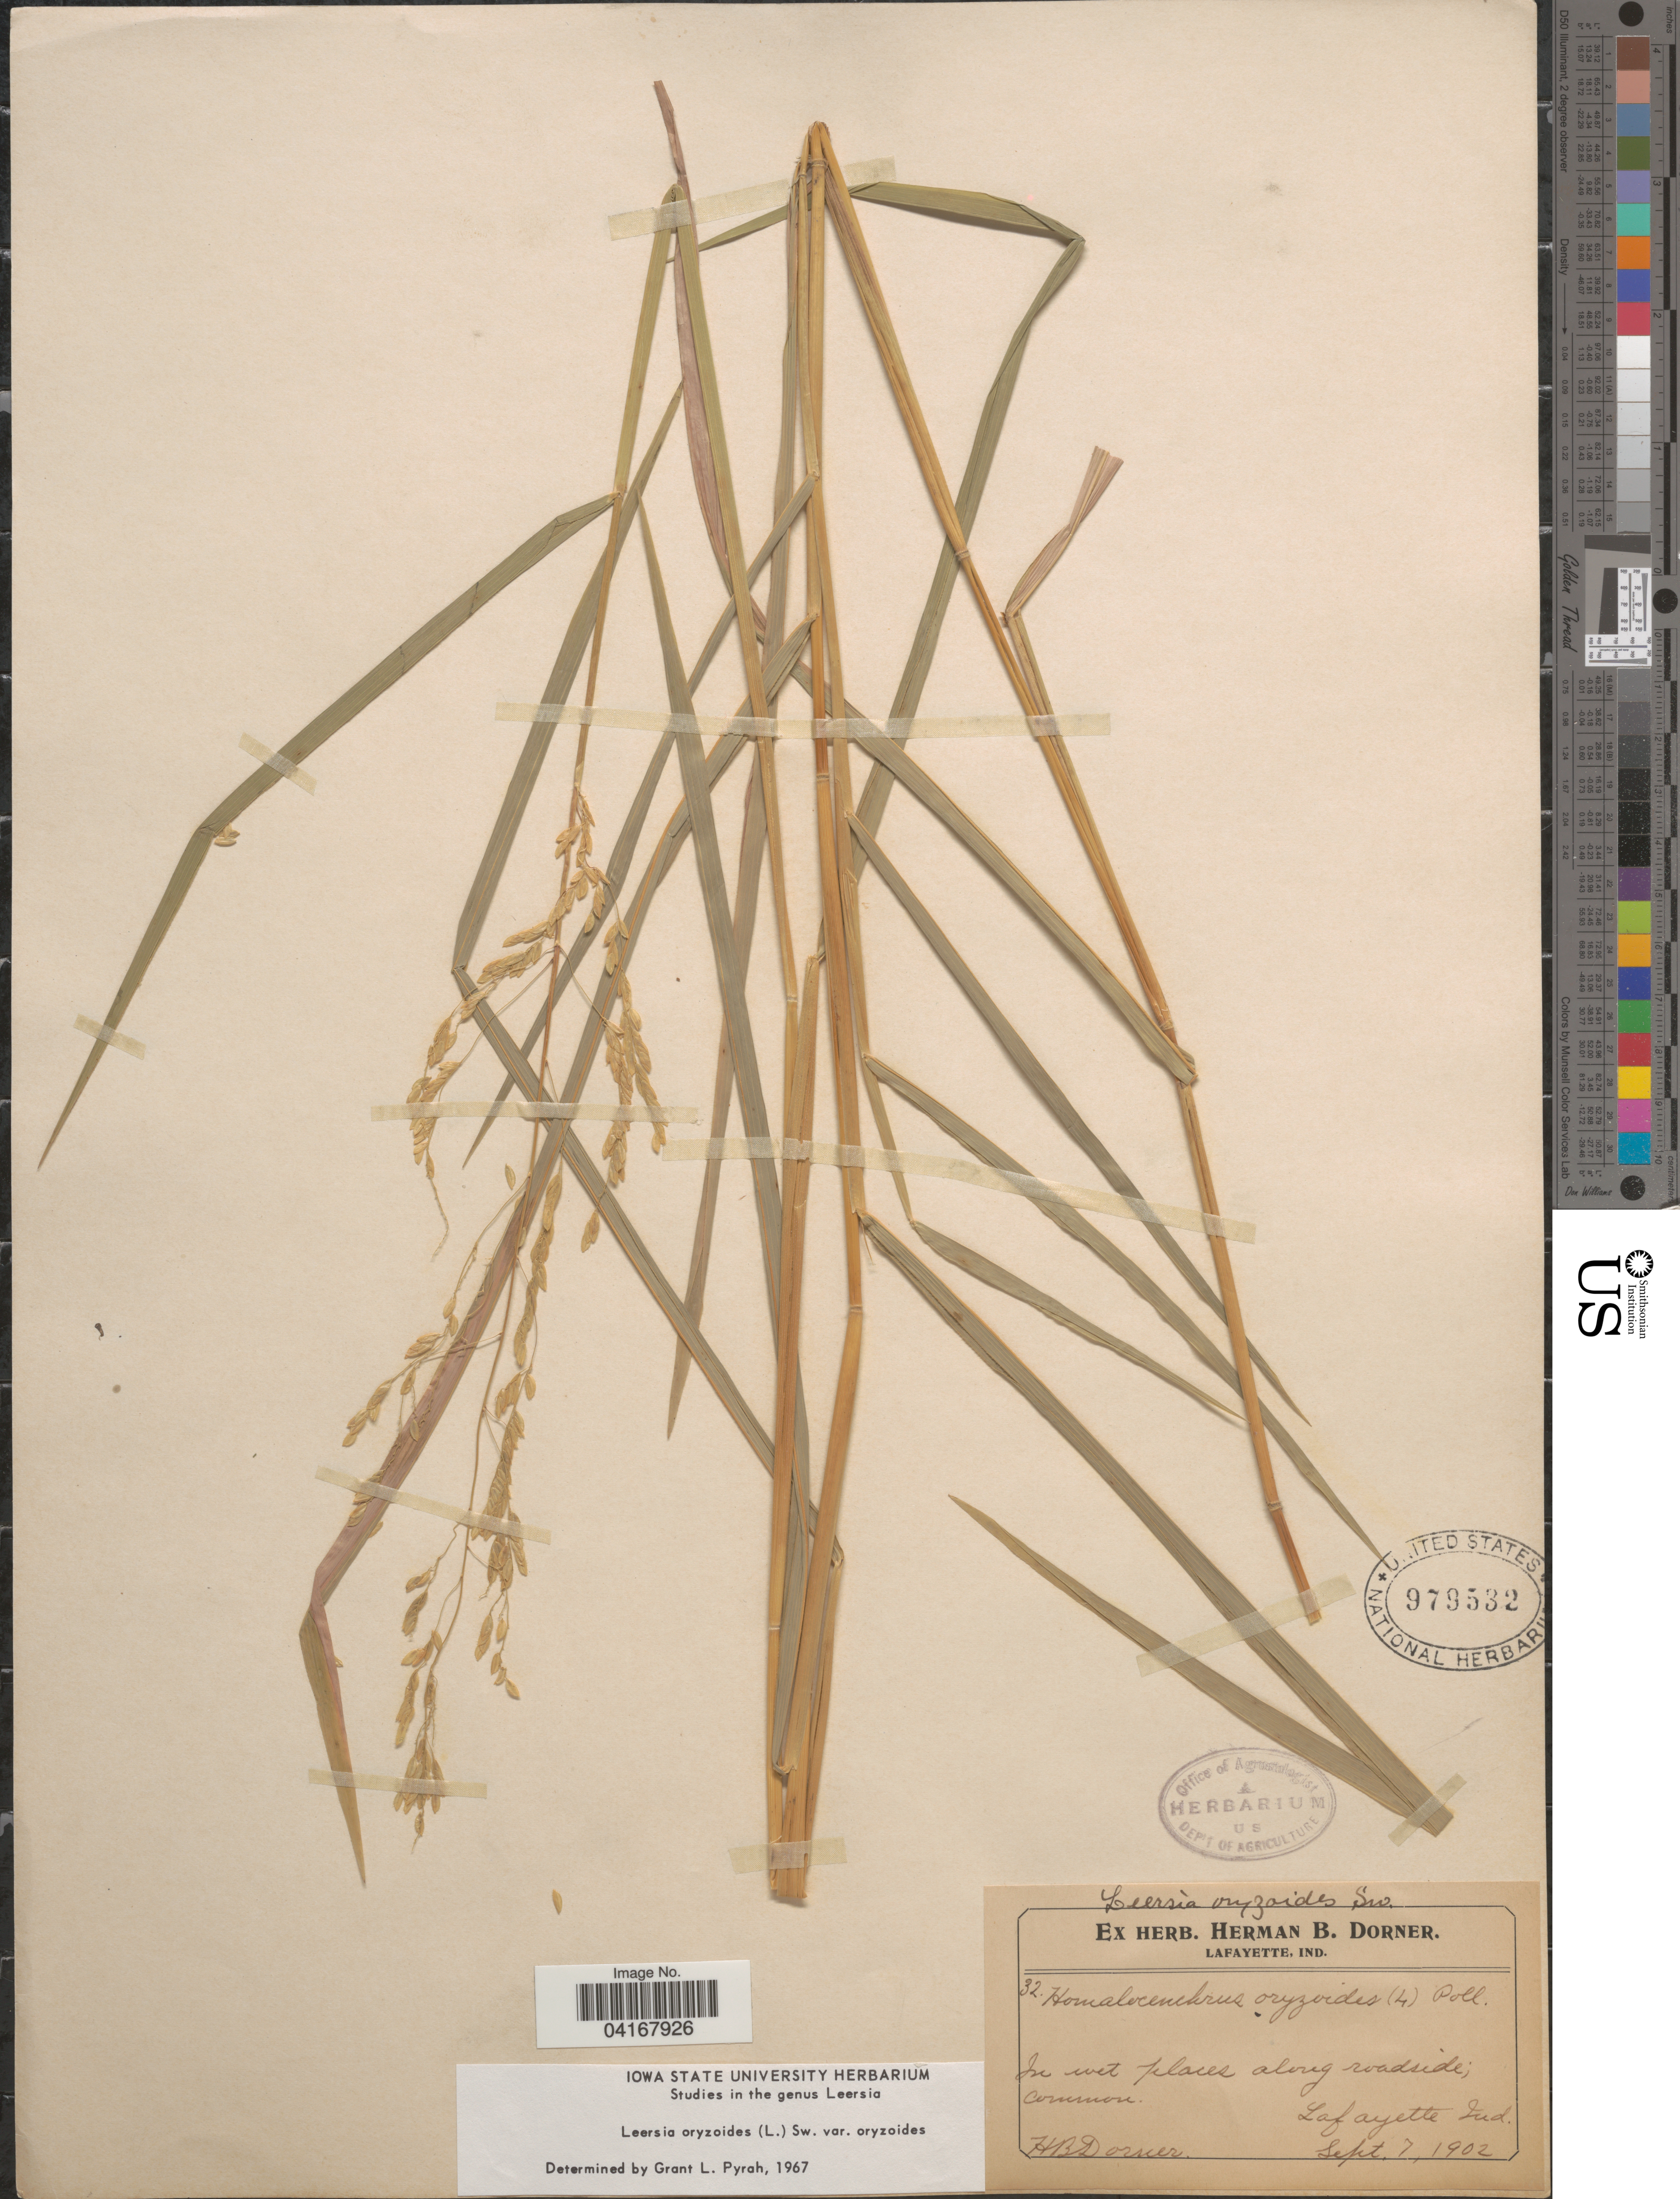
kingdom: Plantae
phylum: Tracheophyta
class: Liliopsida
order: Poales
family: Poaceae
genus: Leersia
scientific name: Leersia oryzoides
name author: (L.) Sw.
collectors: H. Dorner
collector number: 32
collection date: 1902-09-07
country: United States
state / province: Indiana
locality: Lafayette.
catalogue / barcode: US 979532